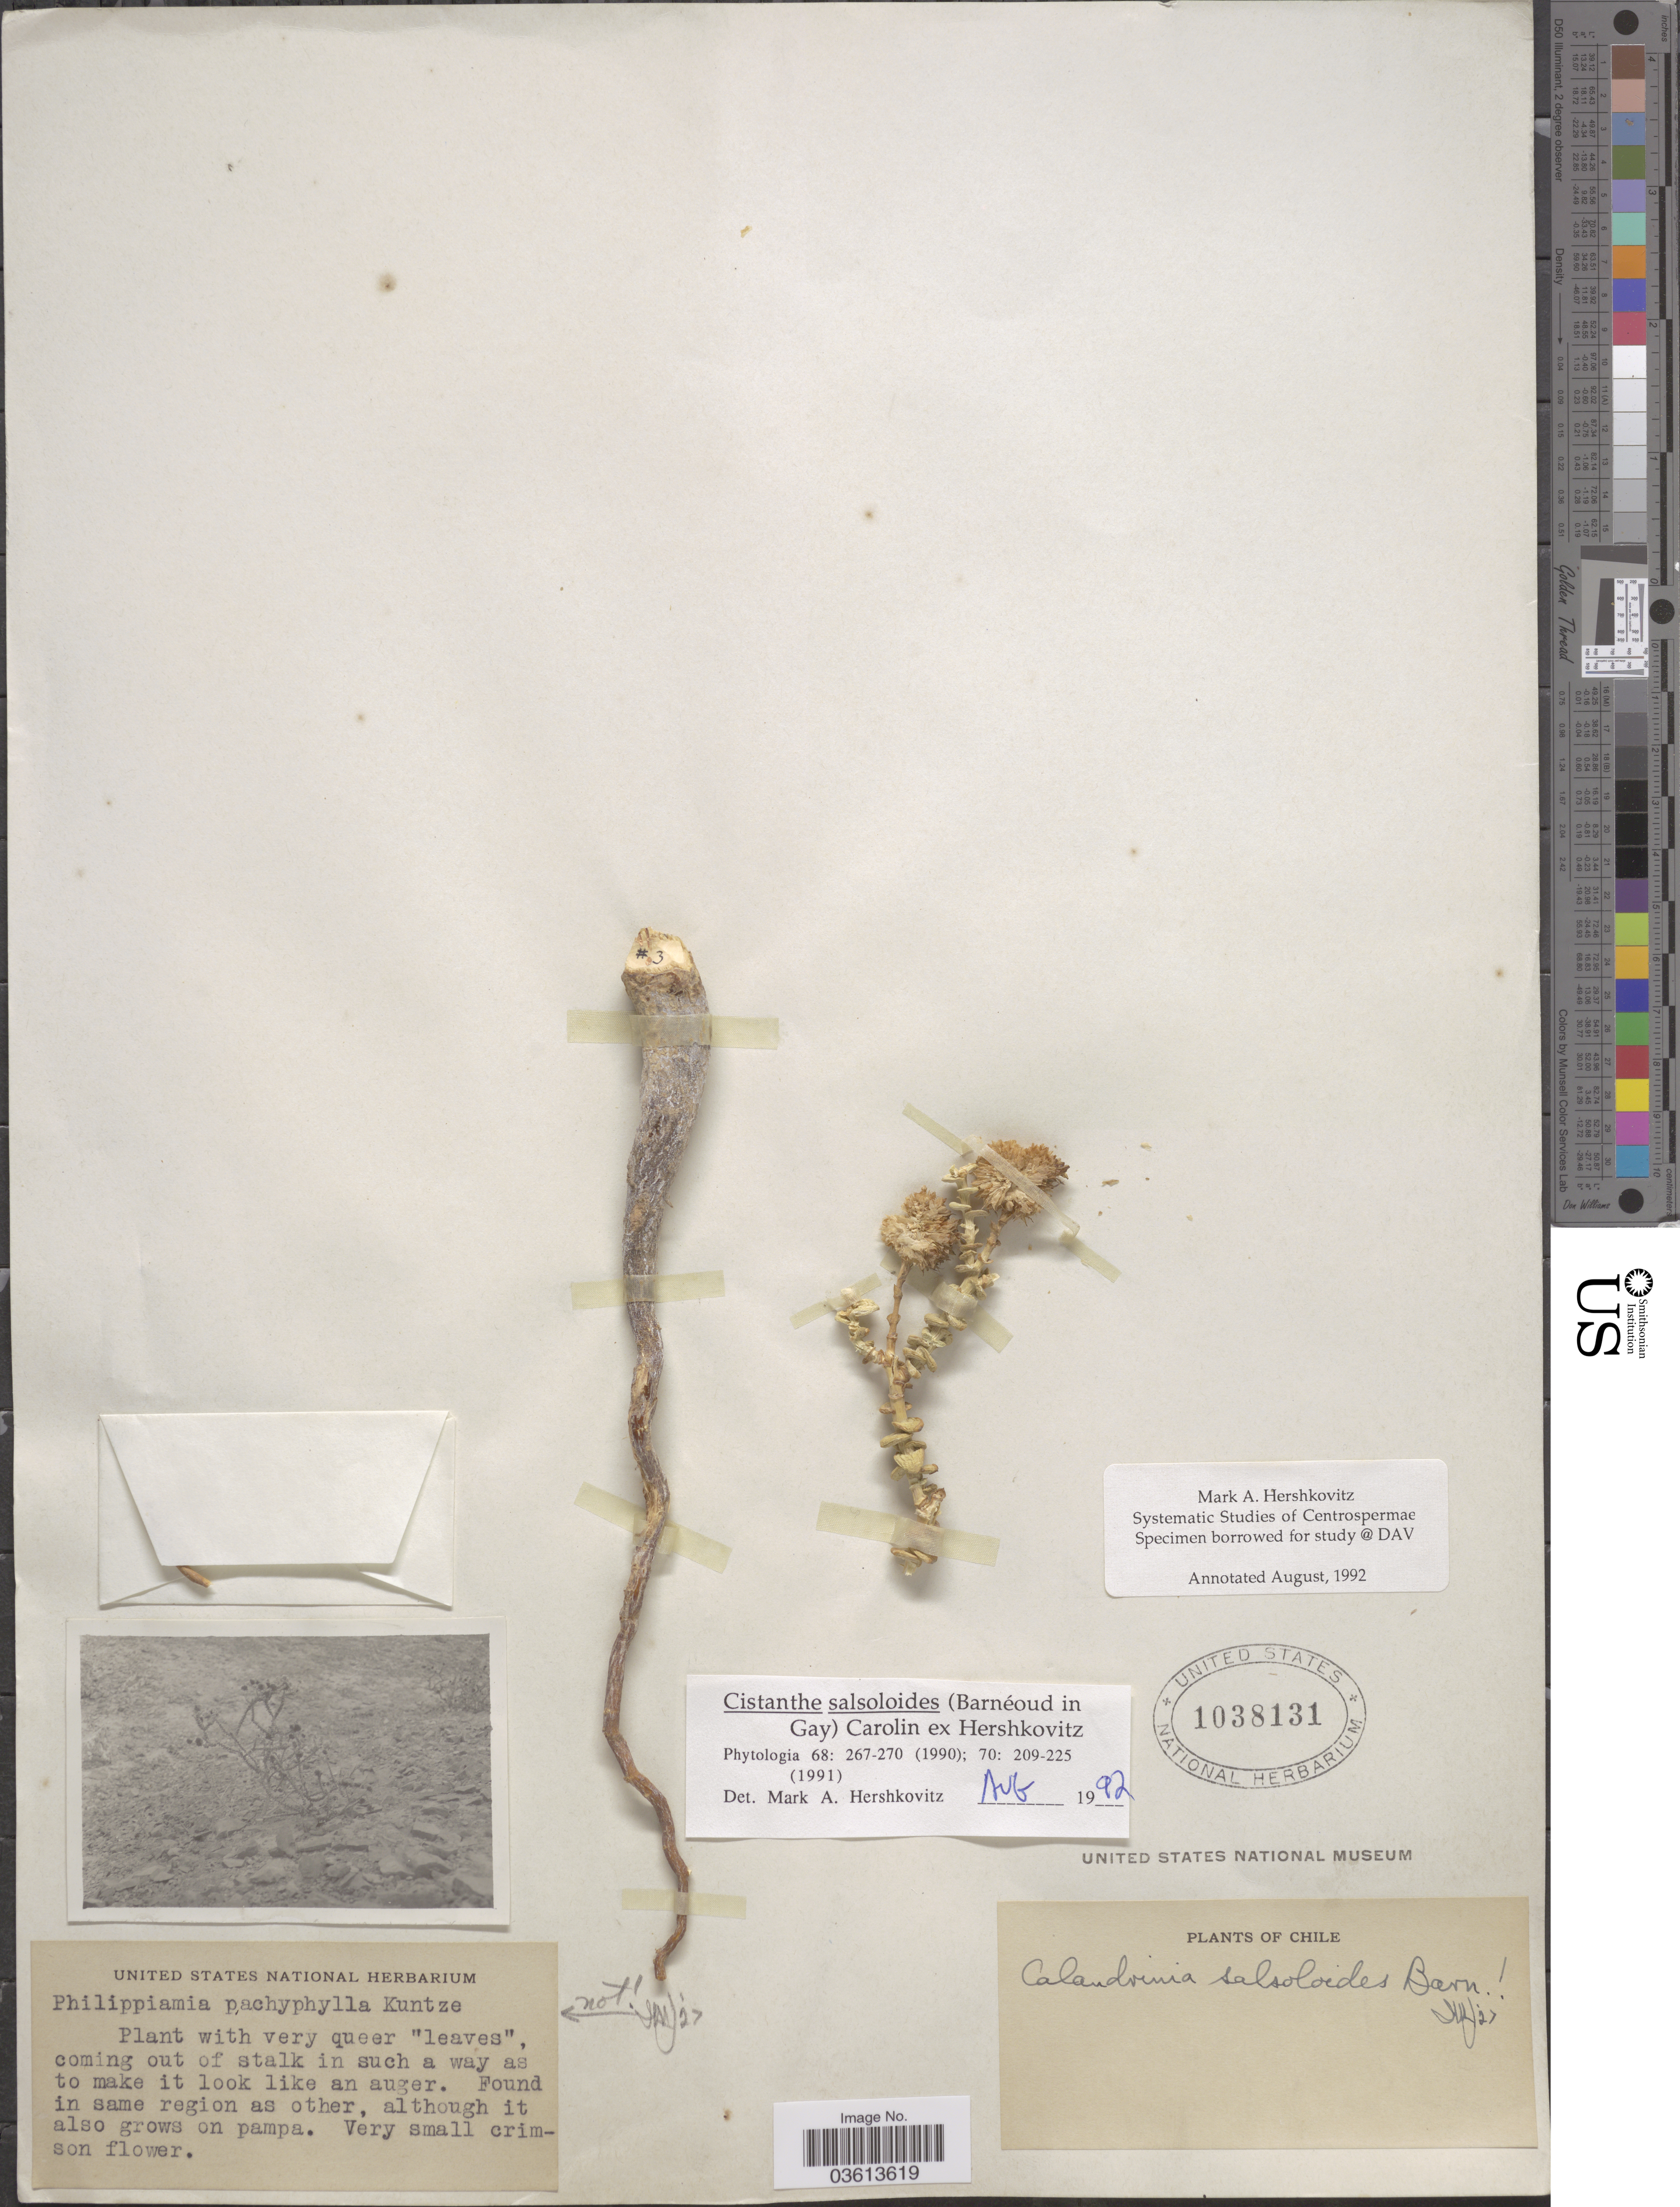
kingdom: Plantae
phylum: Tracheophyta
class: Magnoliopsida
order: Caryophyllales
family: Montiaceae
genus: Philippiamra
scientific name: Philippiamra salsoloides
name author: (Barnéoud) Hershk.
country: Chile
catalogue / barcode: US 1038131